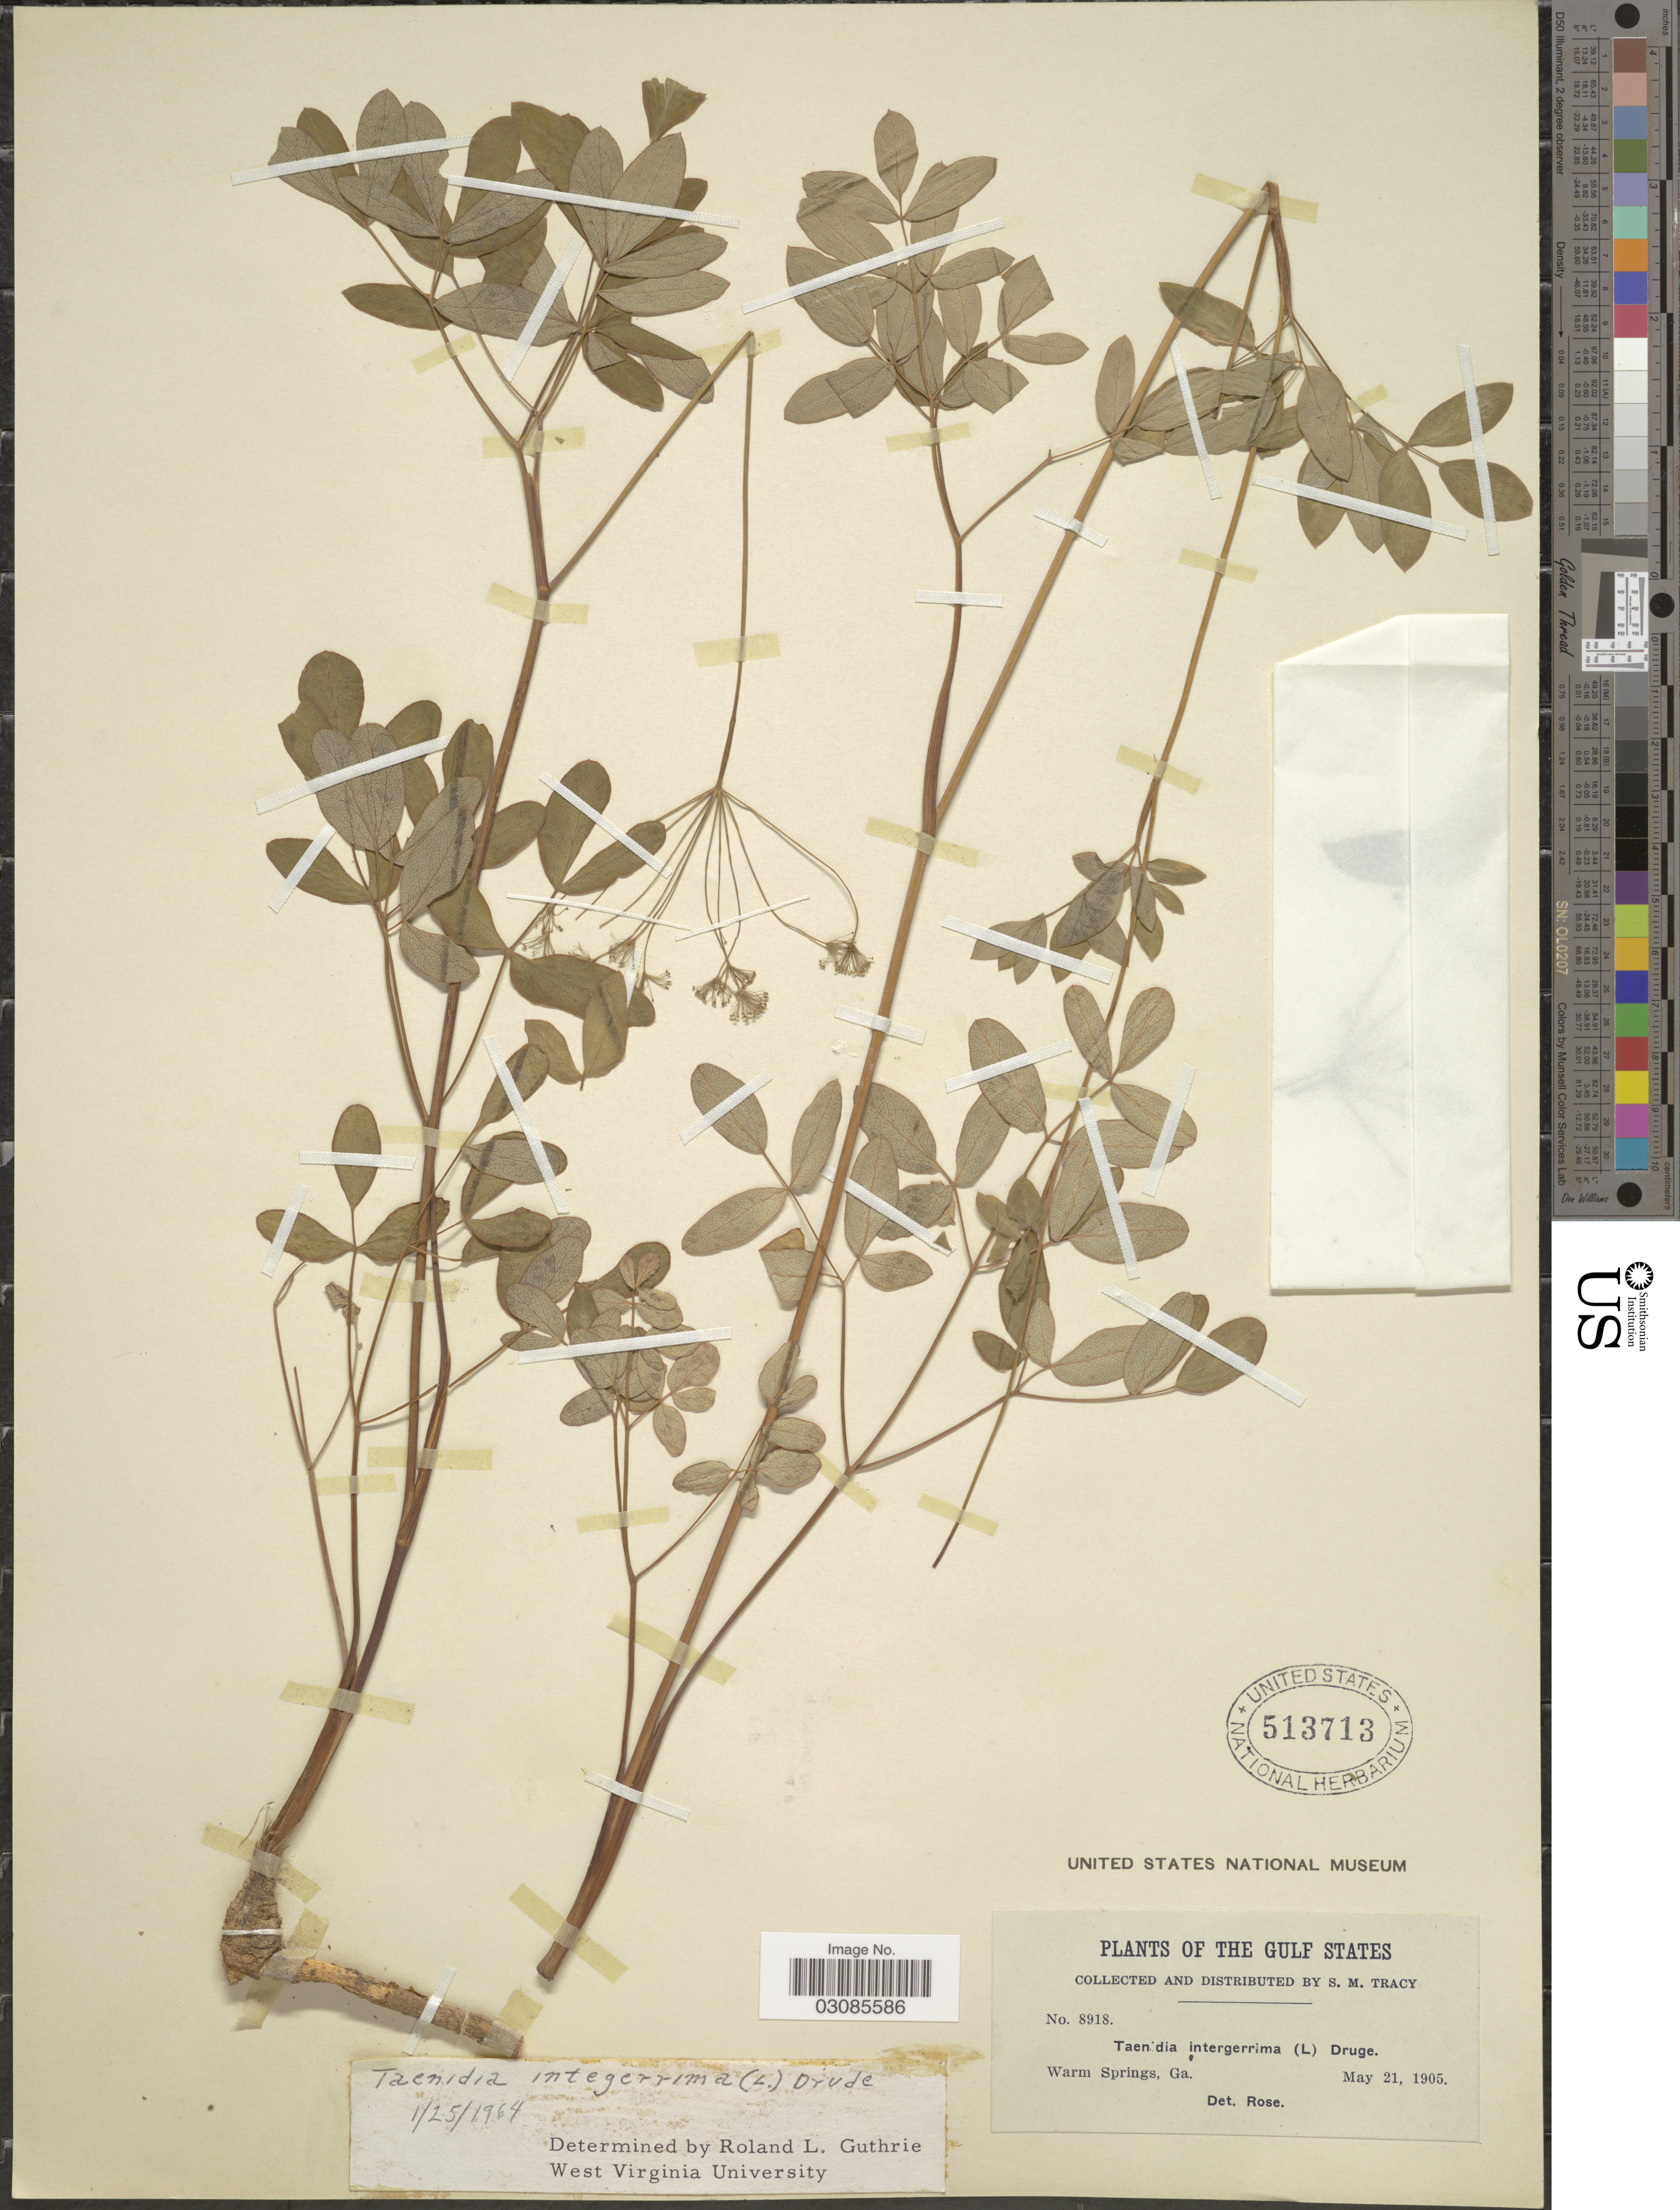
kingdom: Plantae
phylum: Tracheophyta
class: Magnoliopsida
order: Apiales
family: Apiaceae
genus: Taenidia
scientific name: Taenidia integerrima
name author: (L.) Drude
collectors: S. M. Tracy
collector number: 8918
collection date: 1905-05-21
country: United States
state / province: Georgia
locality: The Gulf States. Warm Springs, Ga.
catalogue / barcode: US 513713